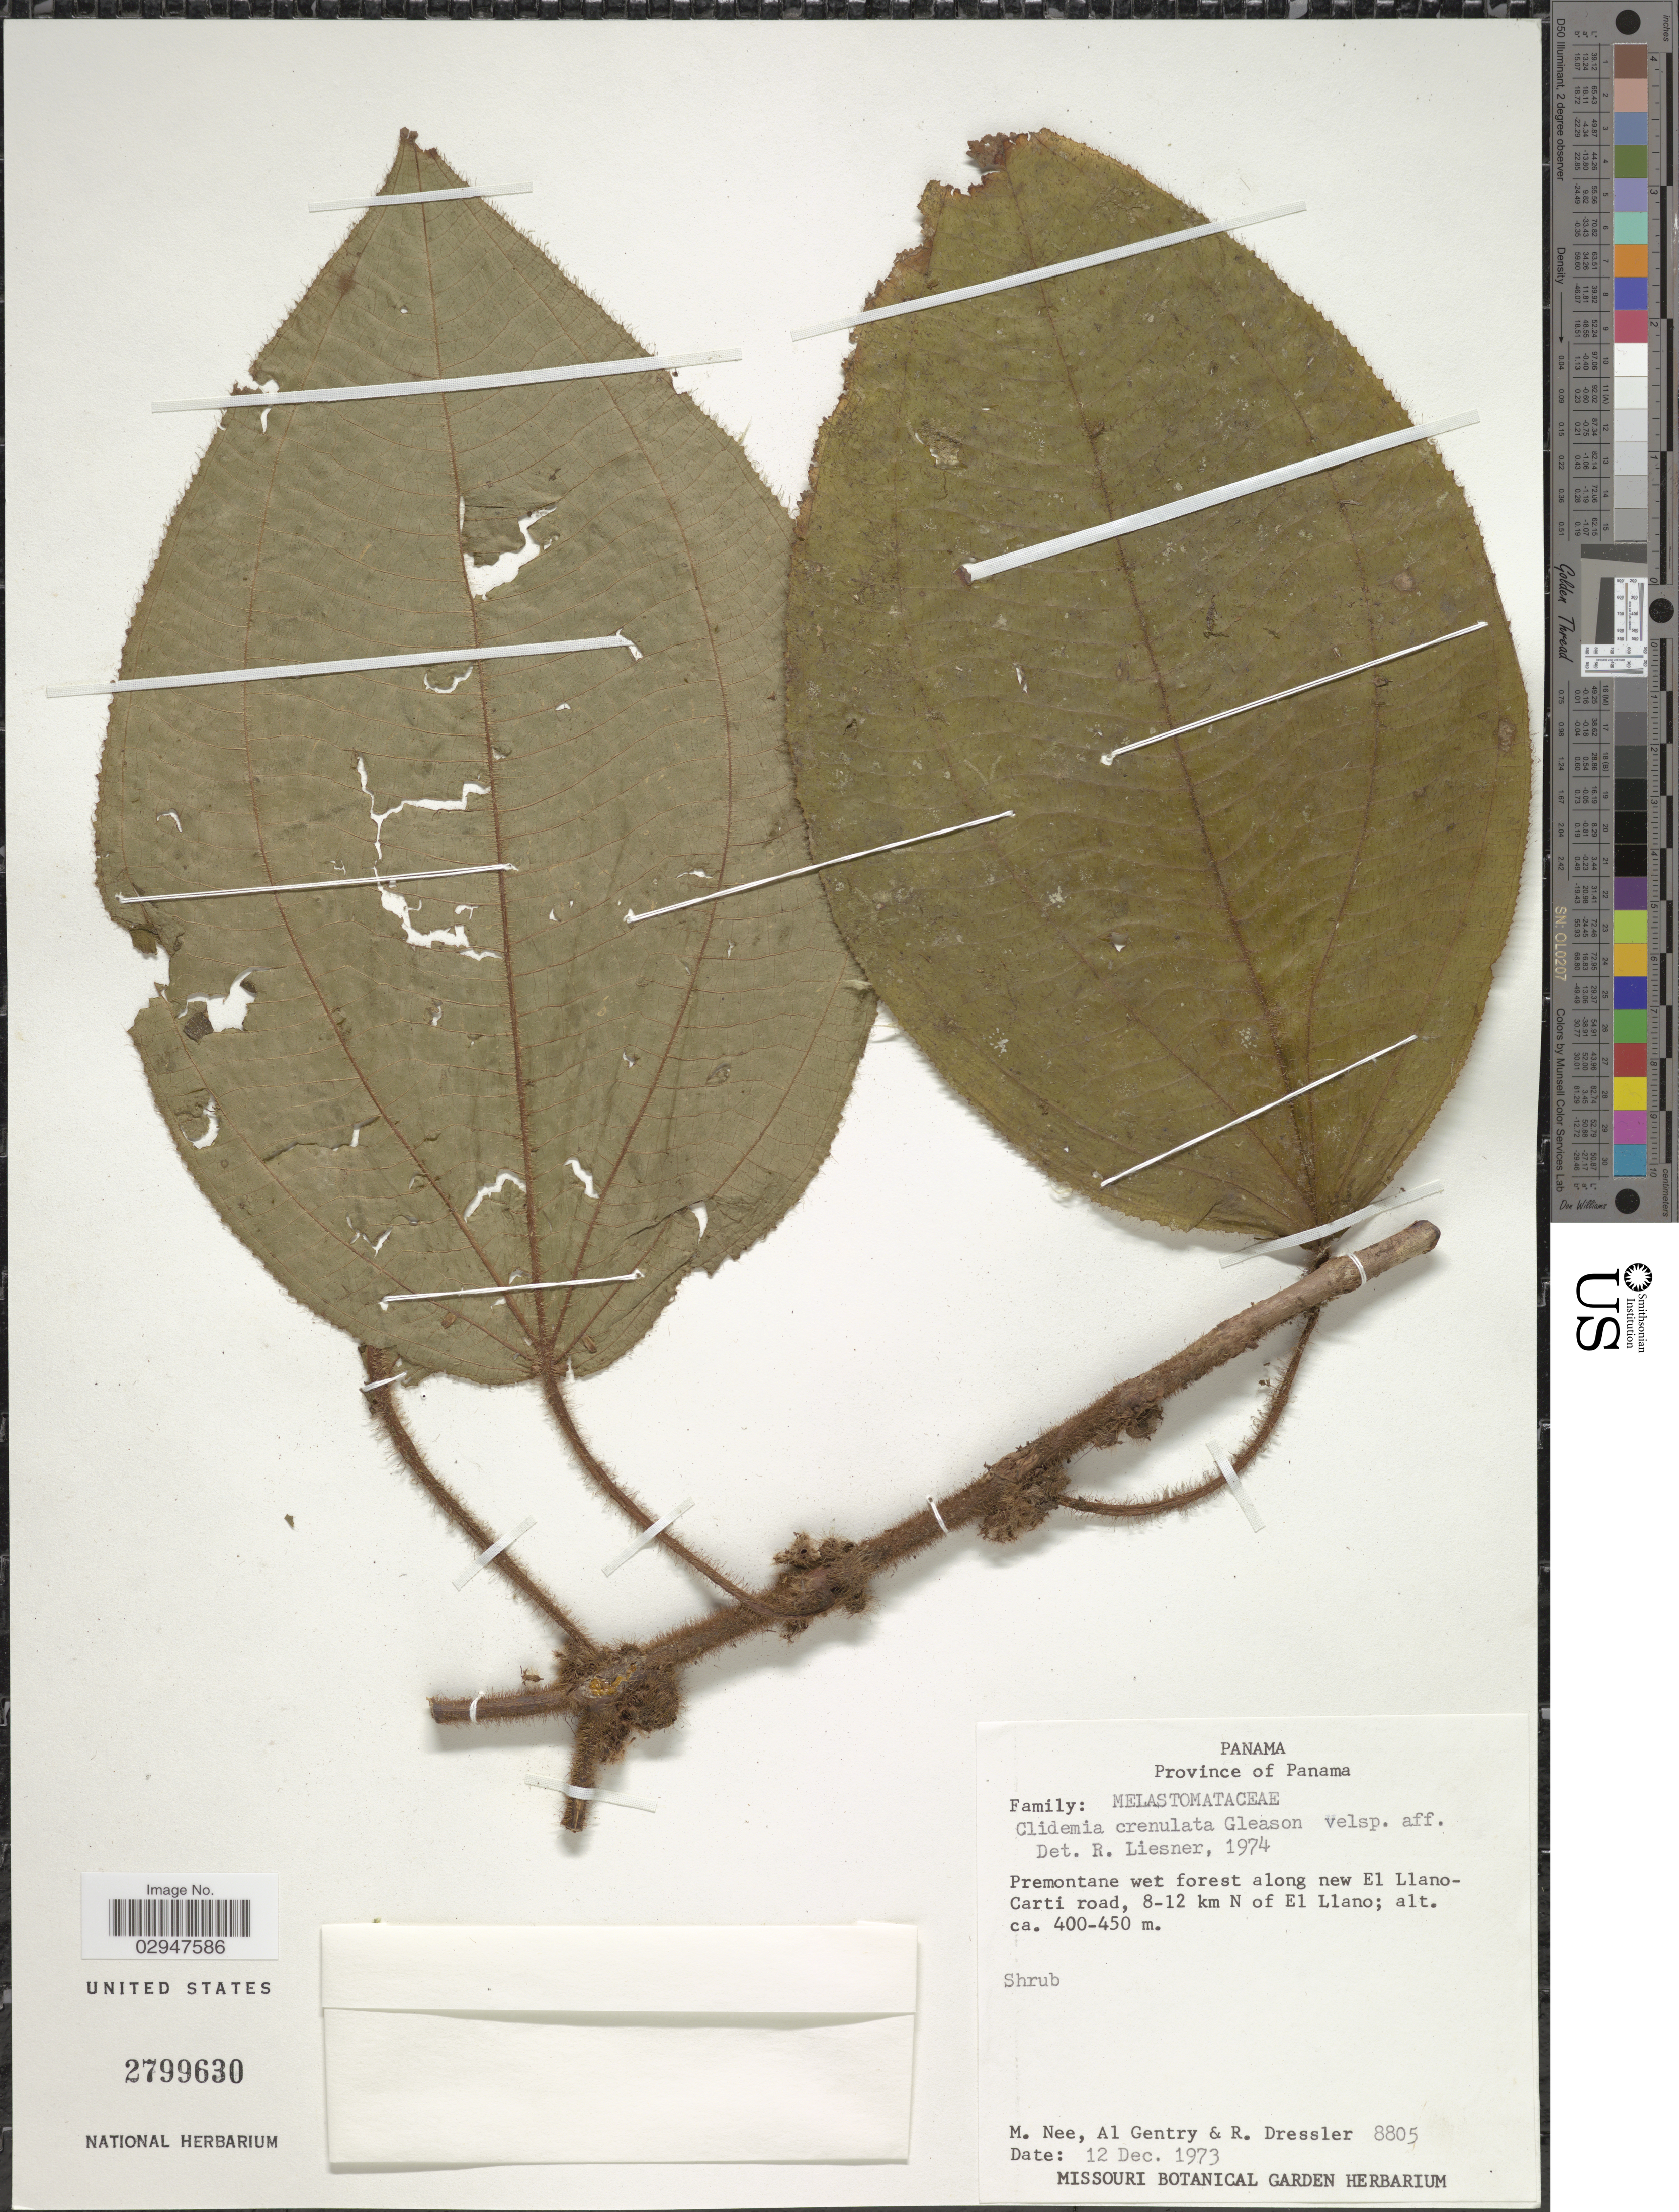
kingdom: Plantae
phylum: Tracheophyta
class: Magnoliopsida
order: Myrtales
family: Melastomataceae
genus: Clidemia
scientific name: Clidemia crenulata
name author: Gleason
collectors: M. Nee, A. H. Gentry & R. Dressler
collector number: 8805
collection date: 1973-12-12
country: Panama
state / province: Panamá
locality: Along new El Llano-Carti road, 8-12 km N of El Llano.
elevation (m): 400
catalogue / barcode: US 2799630